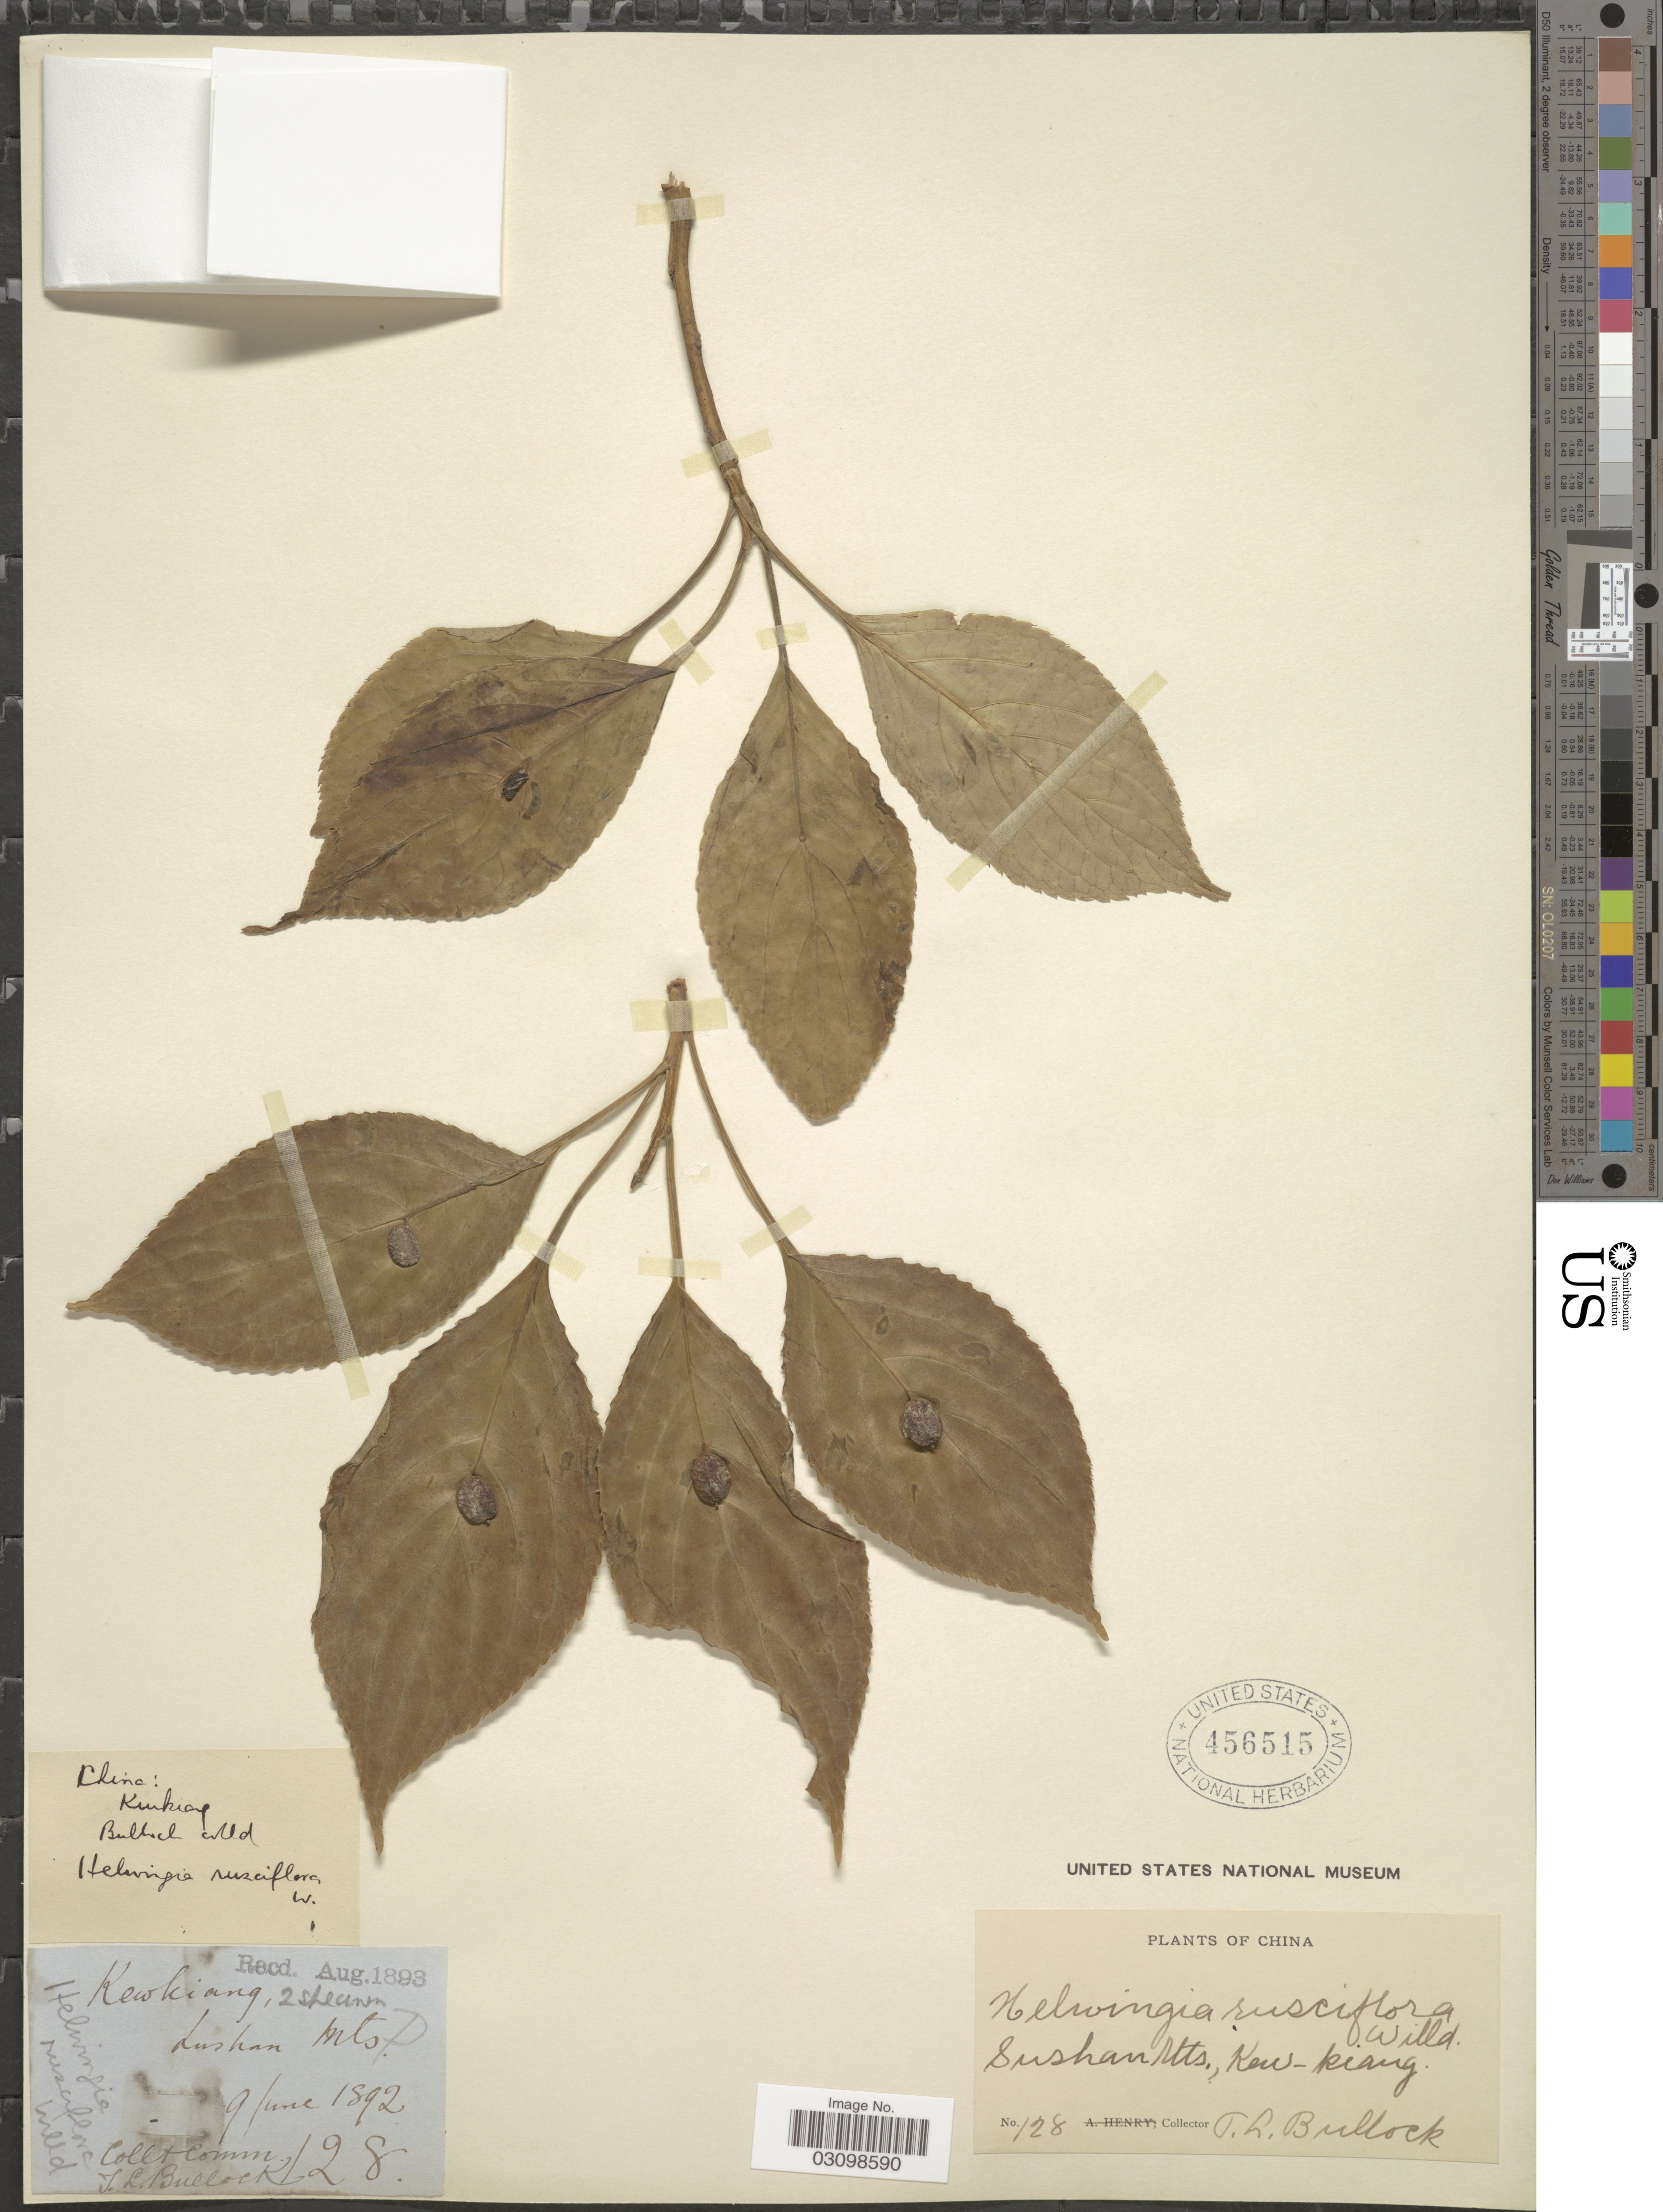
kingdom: Plantae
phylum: Tracheophyta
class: Magnoliopsida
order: Aquifoliales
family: Helwingiaceae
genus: Helwingia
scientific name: Helwingia japonica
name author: (Thunb.) Dietr.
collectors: T. L. Bullock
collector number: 128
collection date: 1892-06-09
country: China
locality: Sushan Mts., Kew-kiang. Lushan Mts.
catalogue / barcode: US 456515